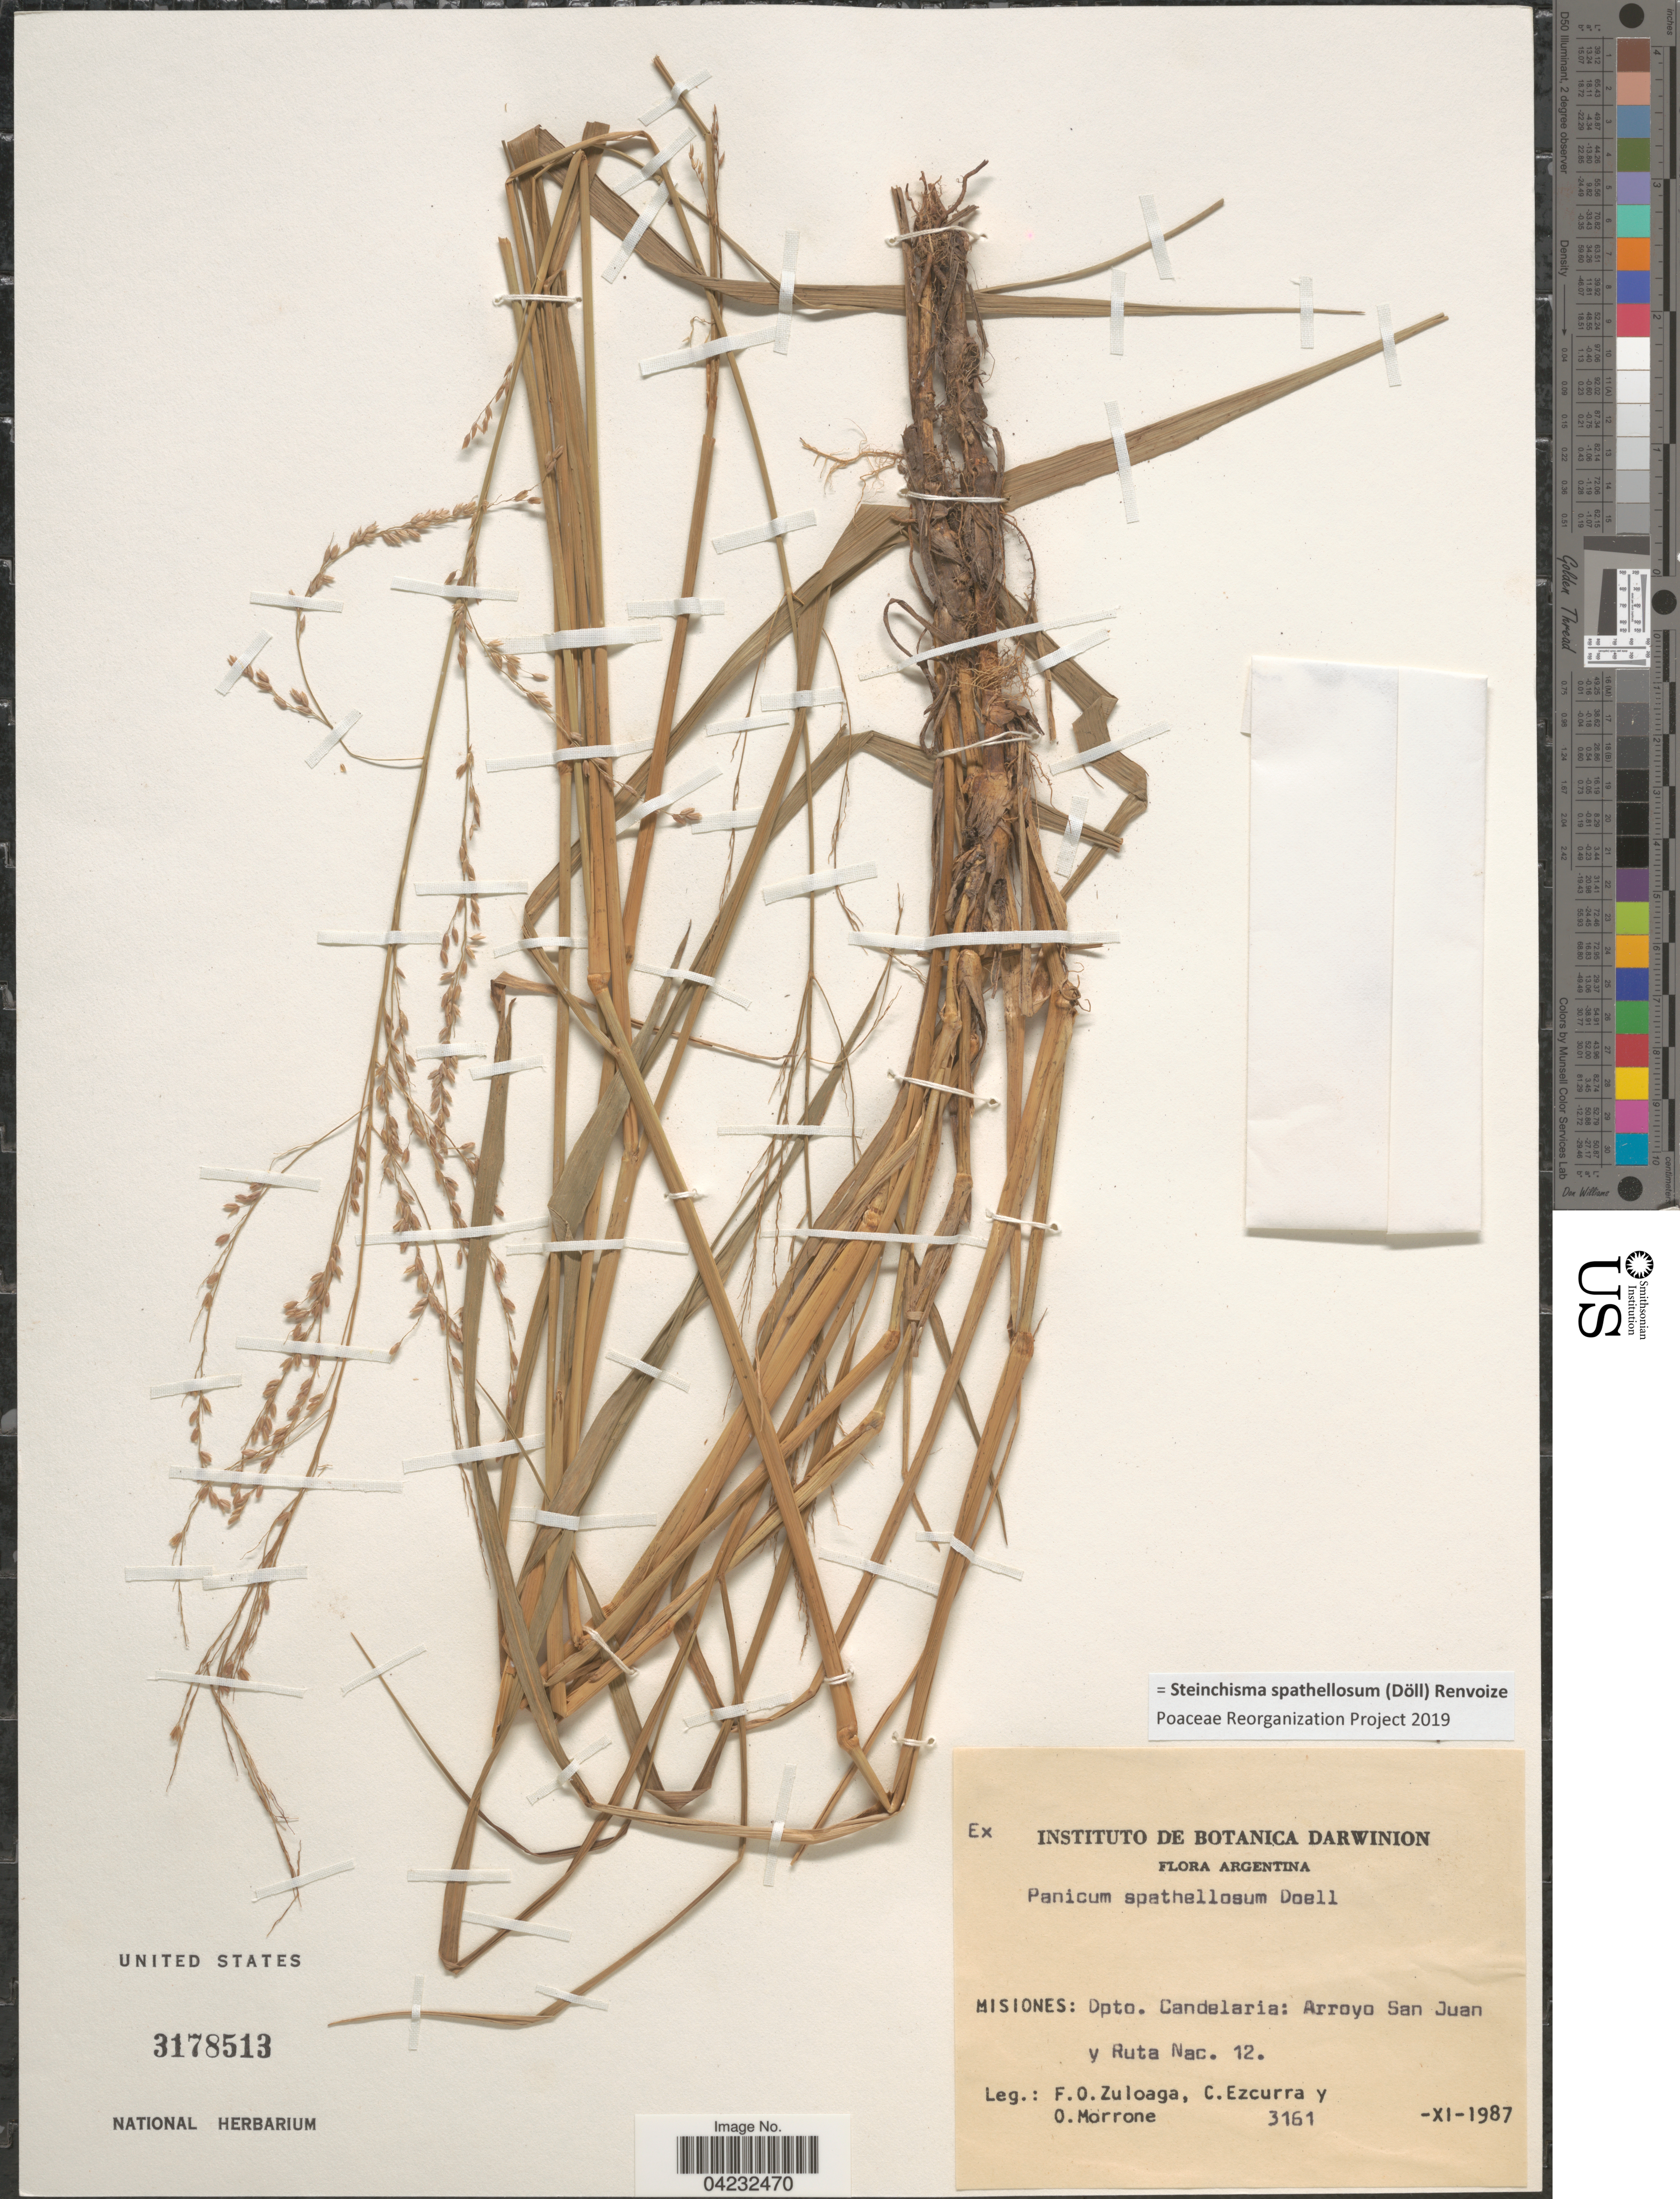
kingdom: Plantae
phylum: Tracheophyta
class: Liliopsida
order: Poales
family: Poaceae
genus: Steinchisma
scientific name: Steinchisma spathellosum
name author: (Döll) Renvoize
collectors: F. O. Zuloaga, C. Ezcurra & O. N. Morrone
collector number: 3161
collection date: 1987-11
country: Argentina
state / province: Misiones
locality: Dpto. Candelaria: Arroyo San Juan y Ruta Nac. 12.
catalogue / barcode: US 3178513